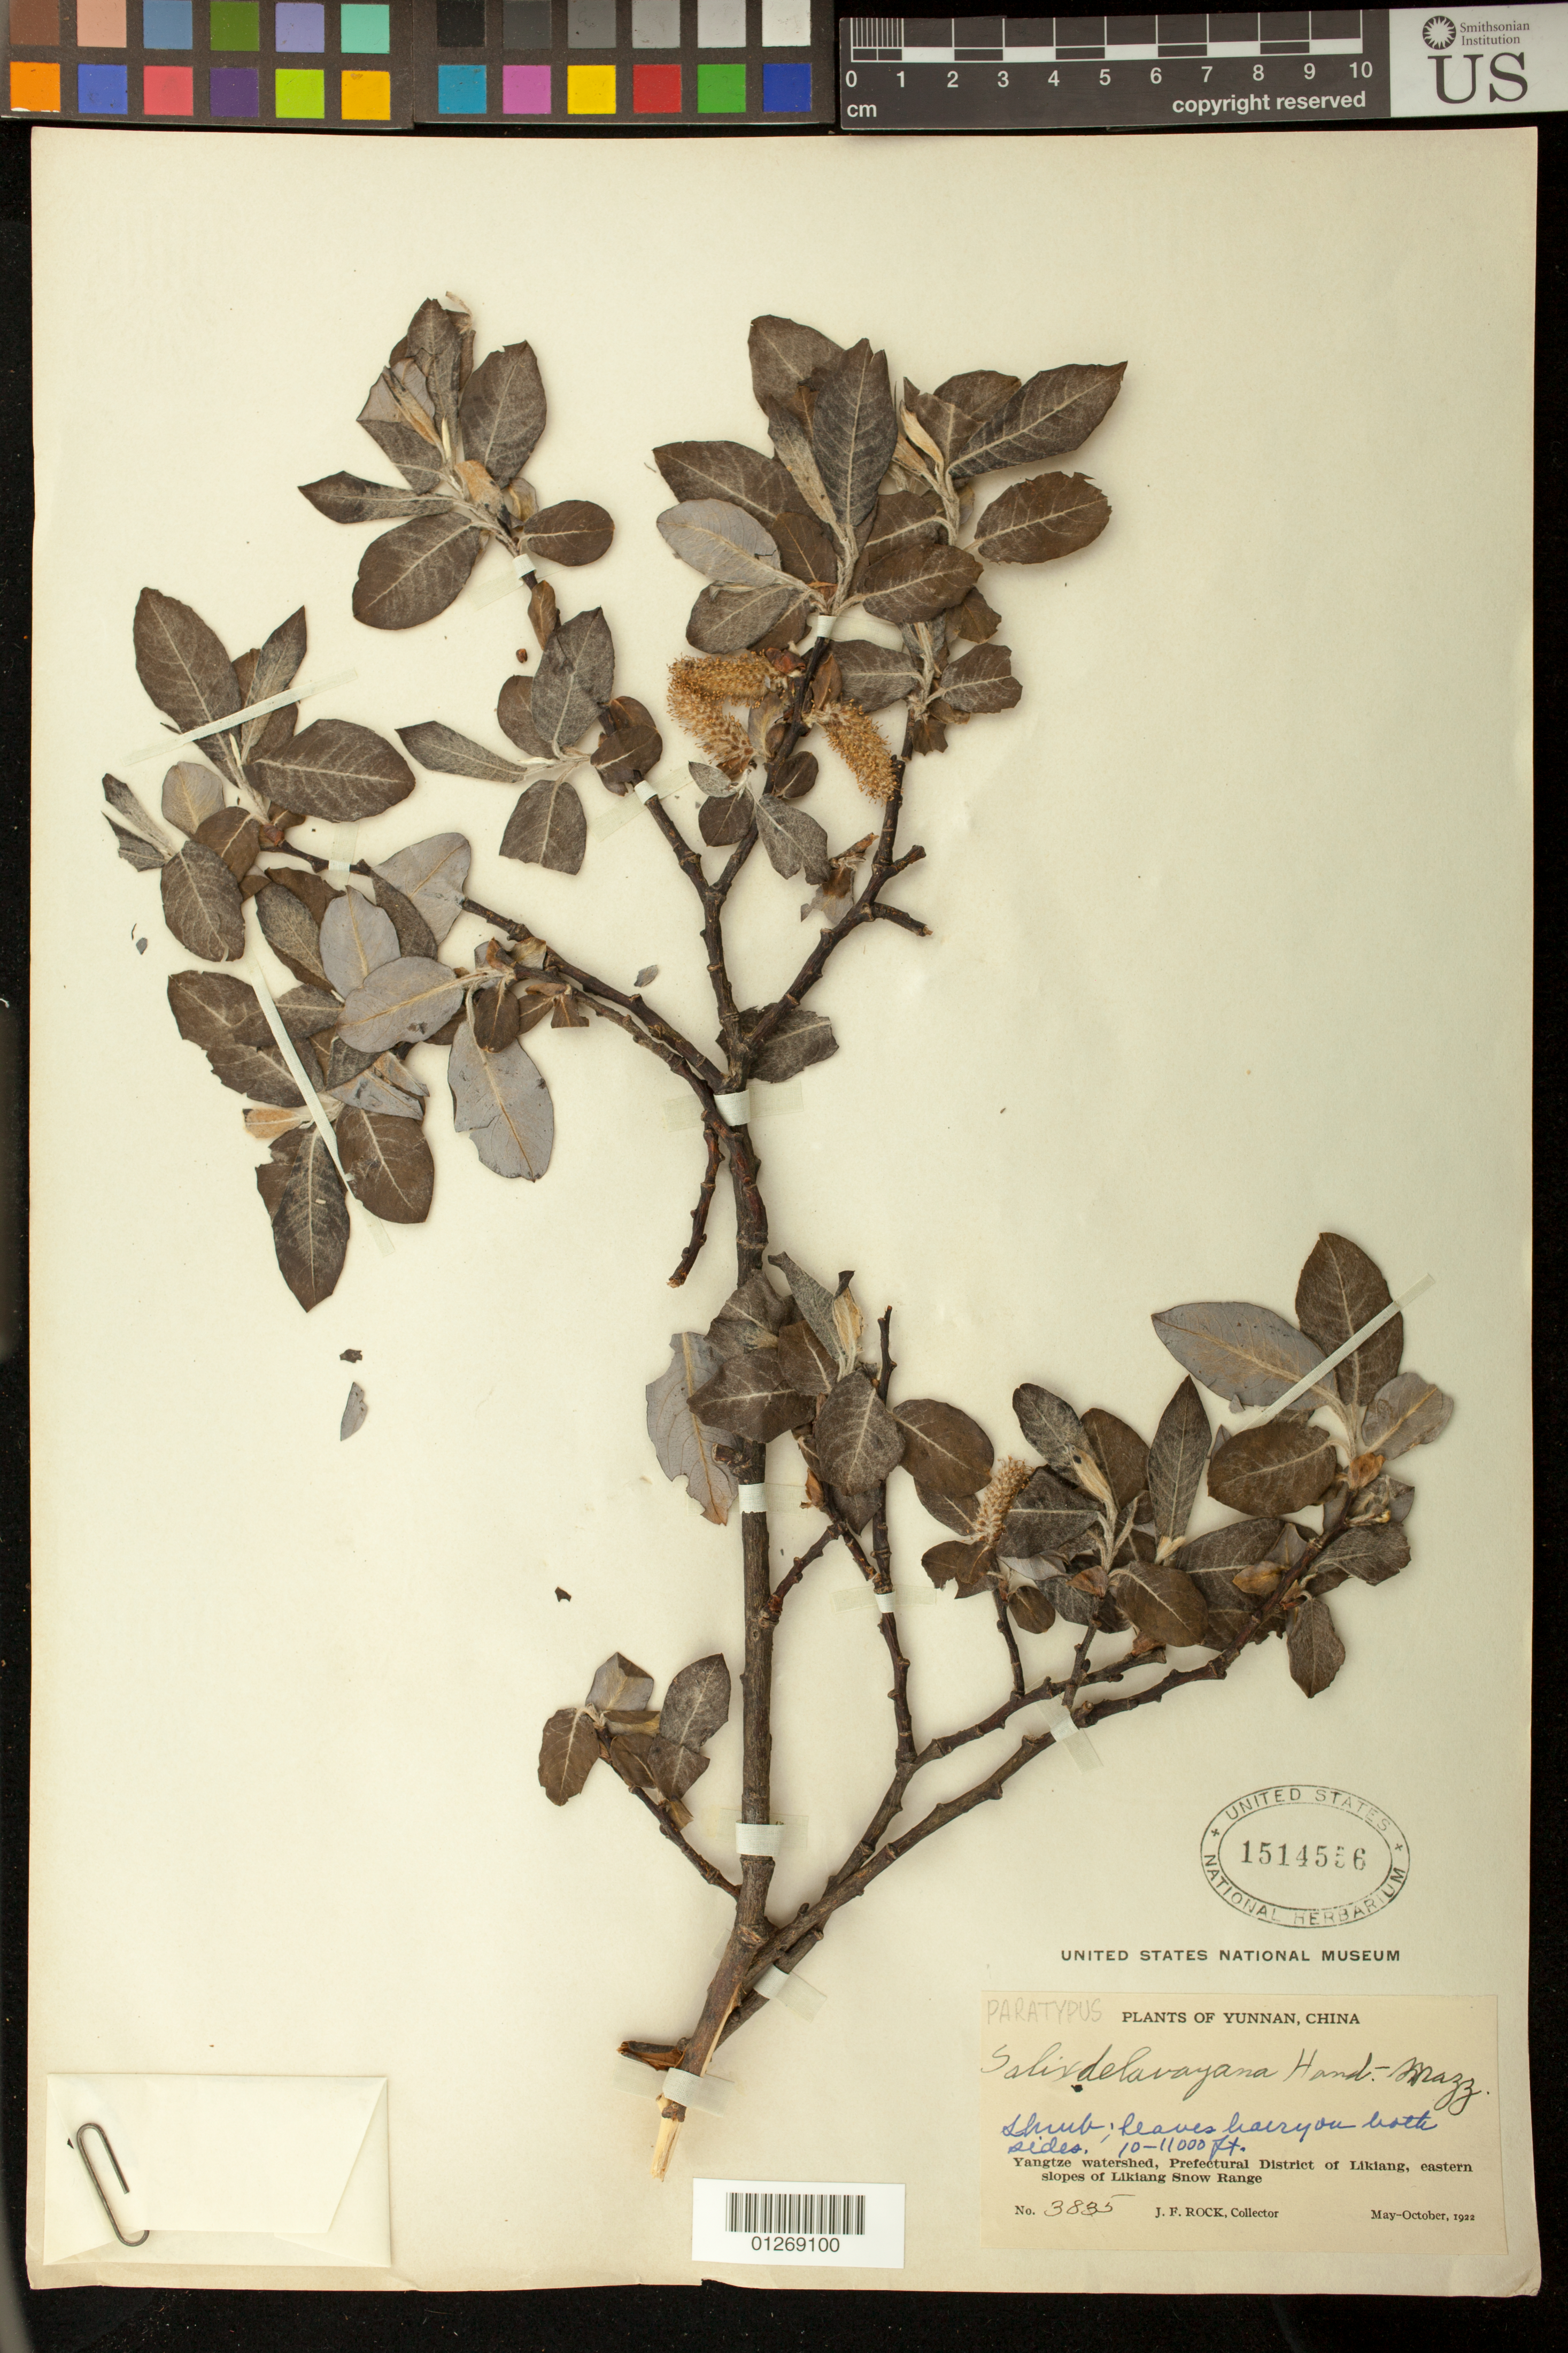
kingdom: Plantae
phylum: Tracheophyta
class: Magnoliopsida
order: Malpighiales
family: Salicaceae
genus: Salix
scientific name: Salix delavayana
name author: Hand.-Mazz.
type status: Syntype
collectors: J. F. Rock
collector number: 3835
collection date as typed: May 1922 to -- Oct 1922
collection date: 1922-05/1922-10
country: China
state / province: Yunnan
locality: Yangtze watershed, Prefectural District of Likiang, eastern slopes of Likiang Snow Range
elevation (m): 3048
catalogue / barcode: US 1514556